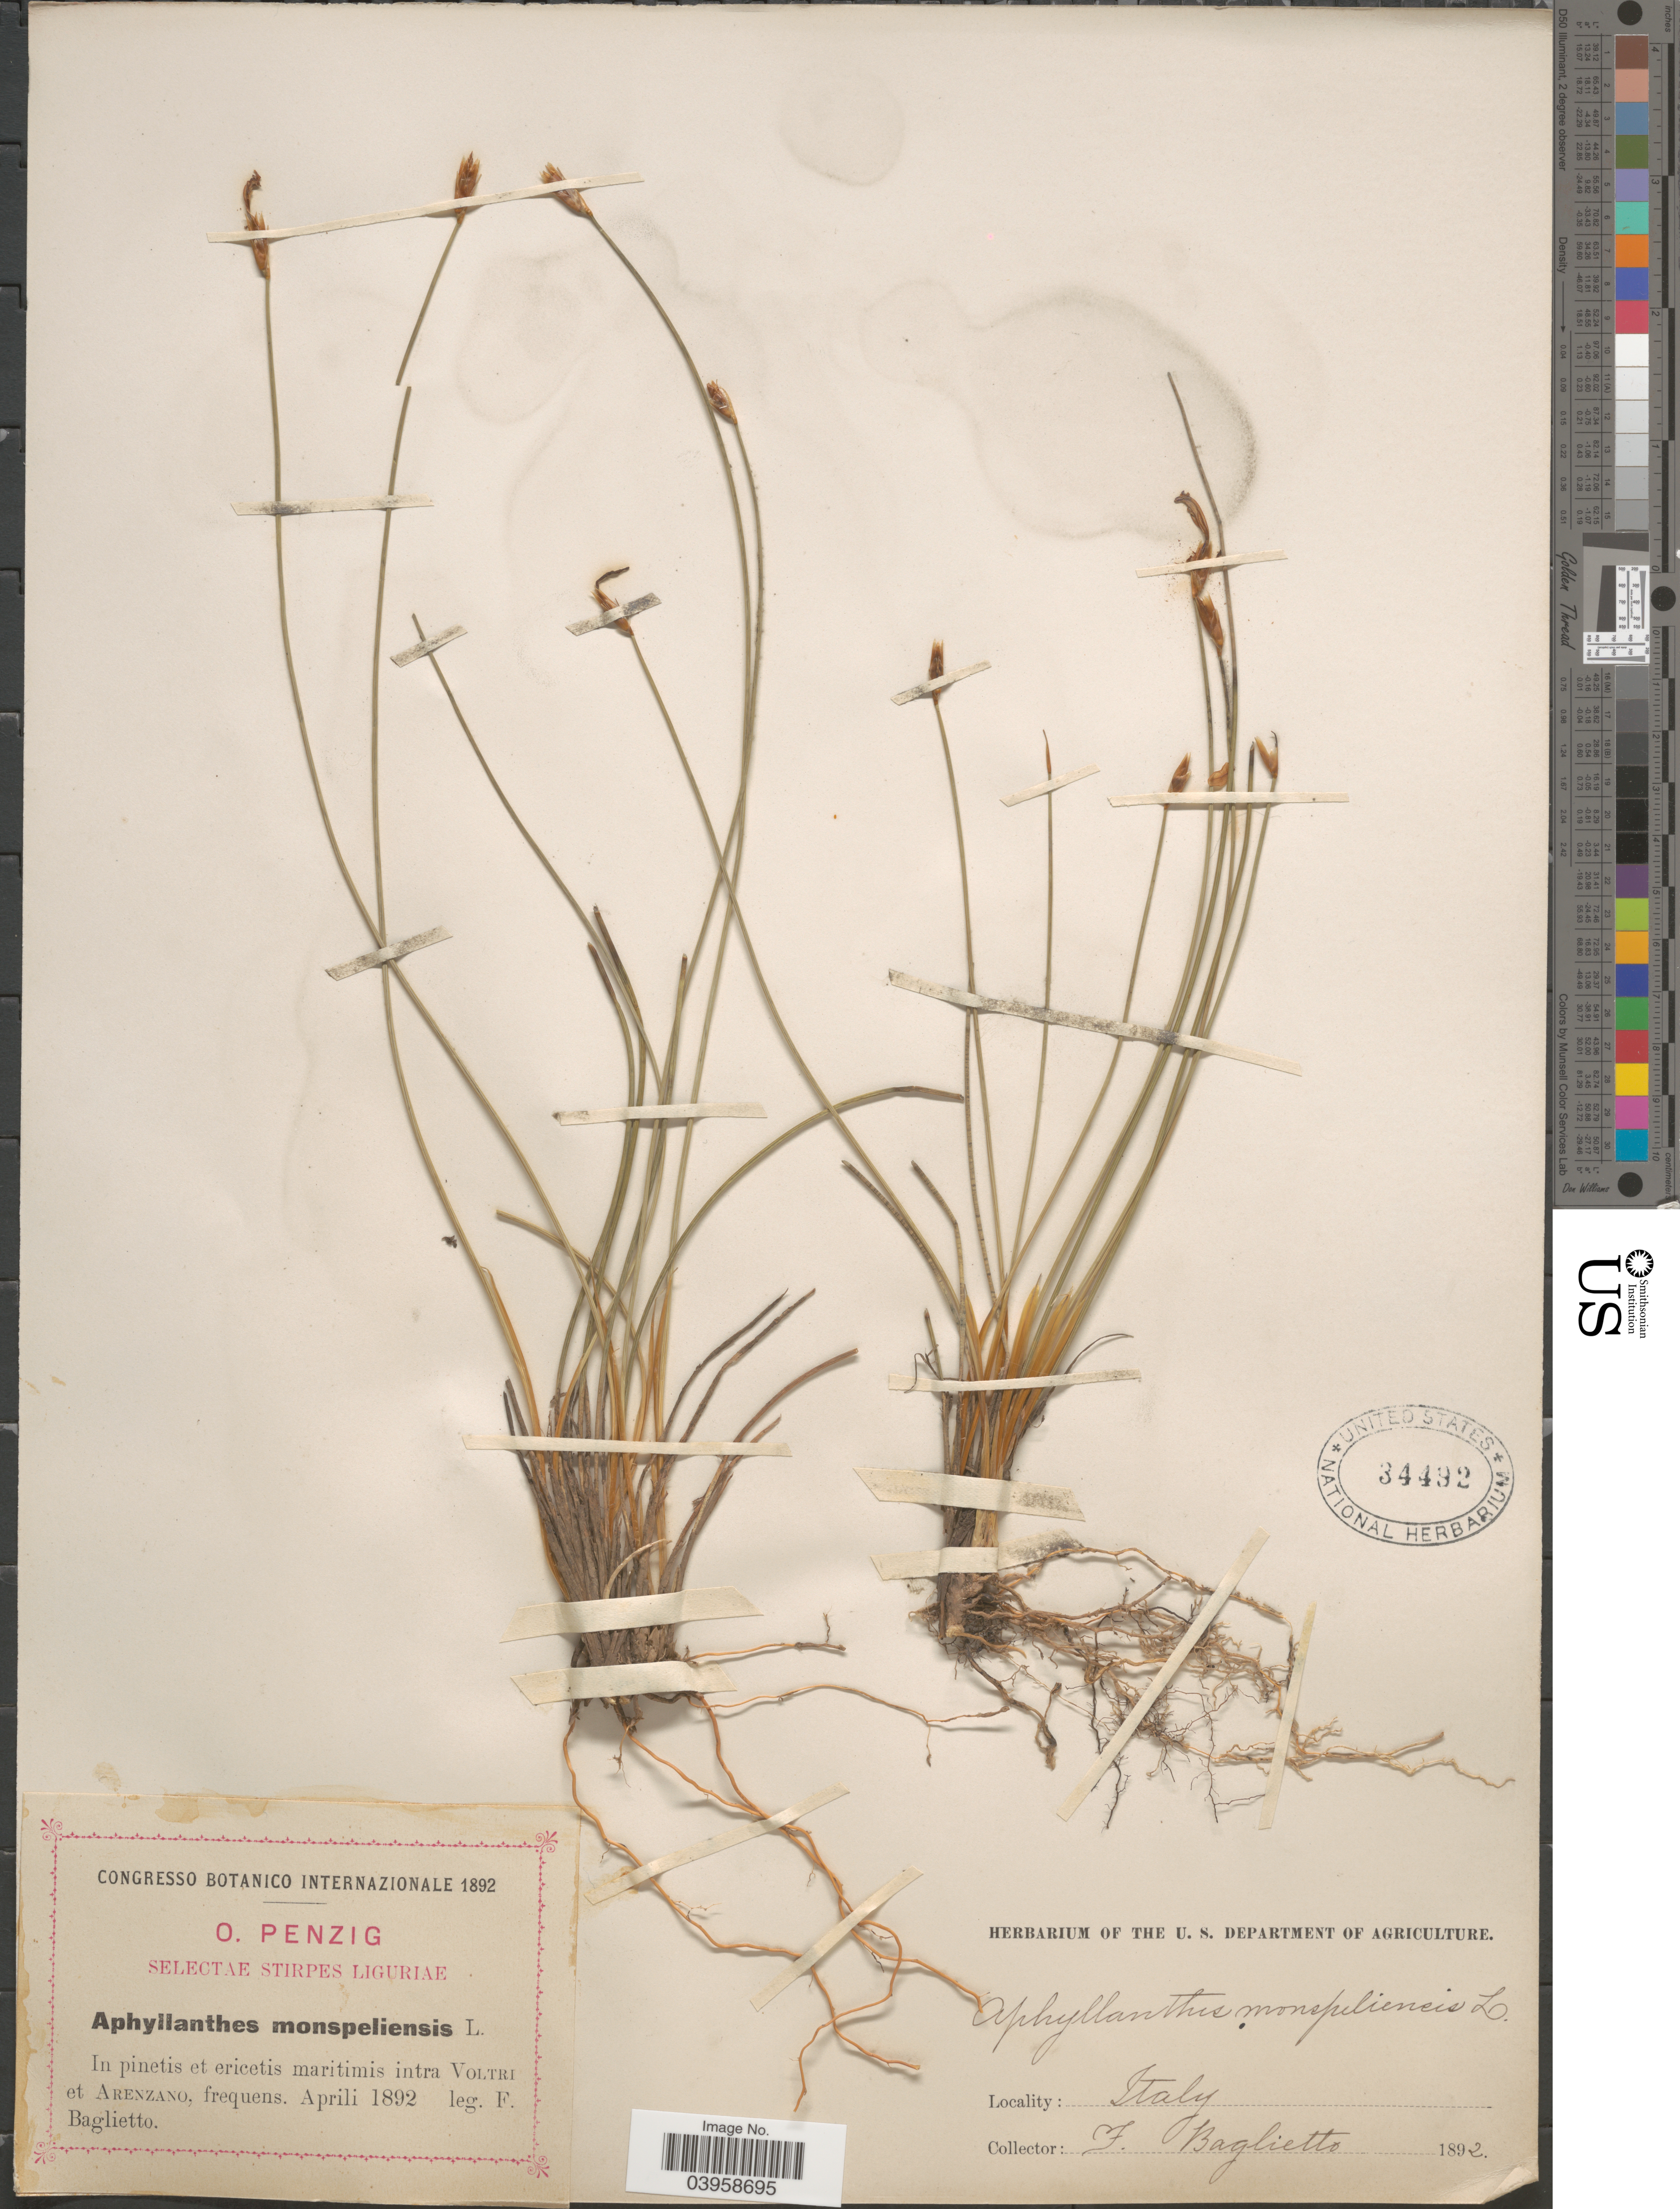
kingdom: Plantae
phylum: Tracheophyta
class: Liliopsida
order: Asparagales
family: Asparagaceae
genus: Aphyllanthes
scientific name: Aphyllanthes monspeliensis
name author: L.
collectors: F. Baglietto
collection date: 1892-04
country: Italy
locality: In pinetis et ericetis maritimis intra Voltri et Arenzano, frequens.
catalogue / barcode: US 34492